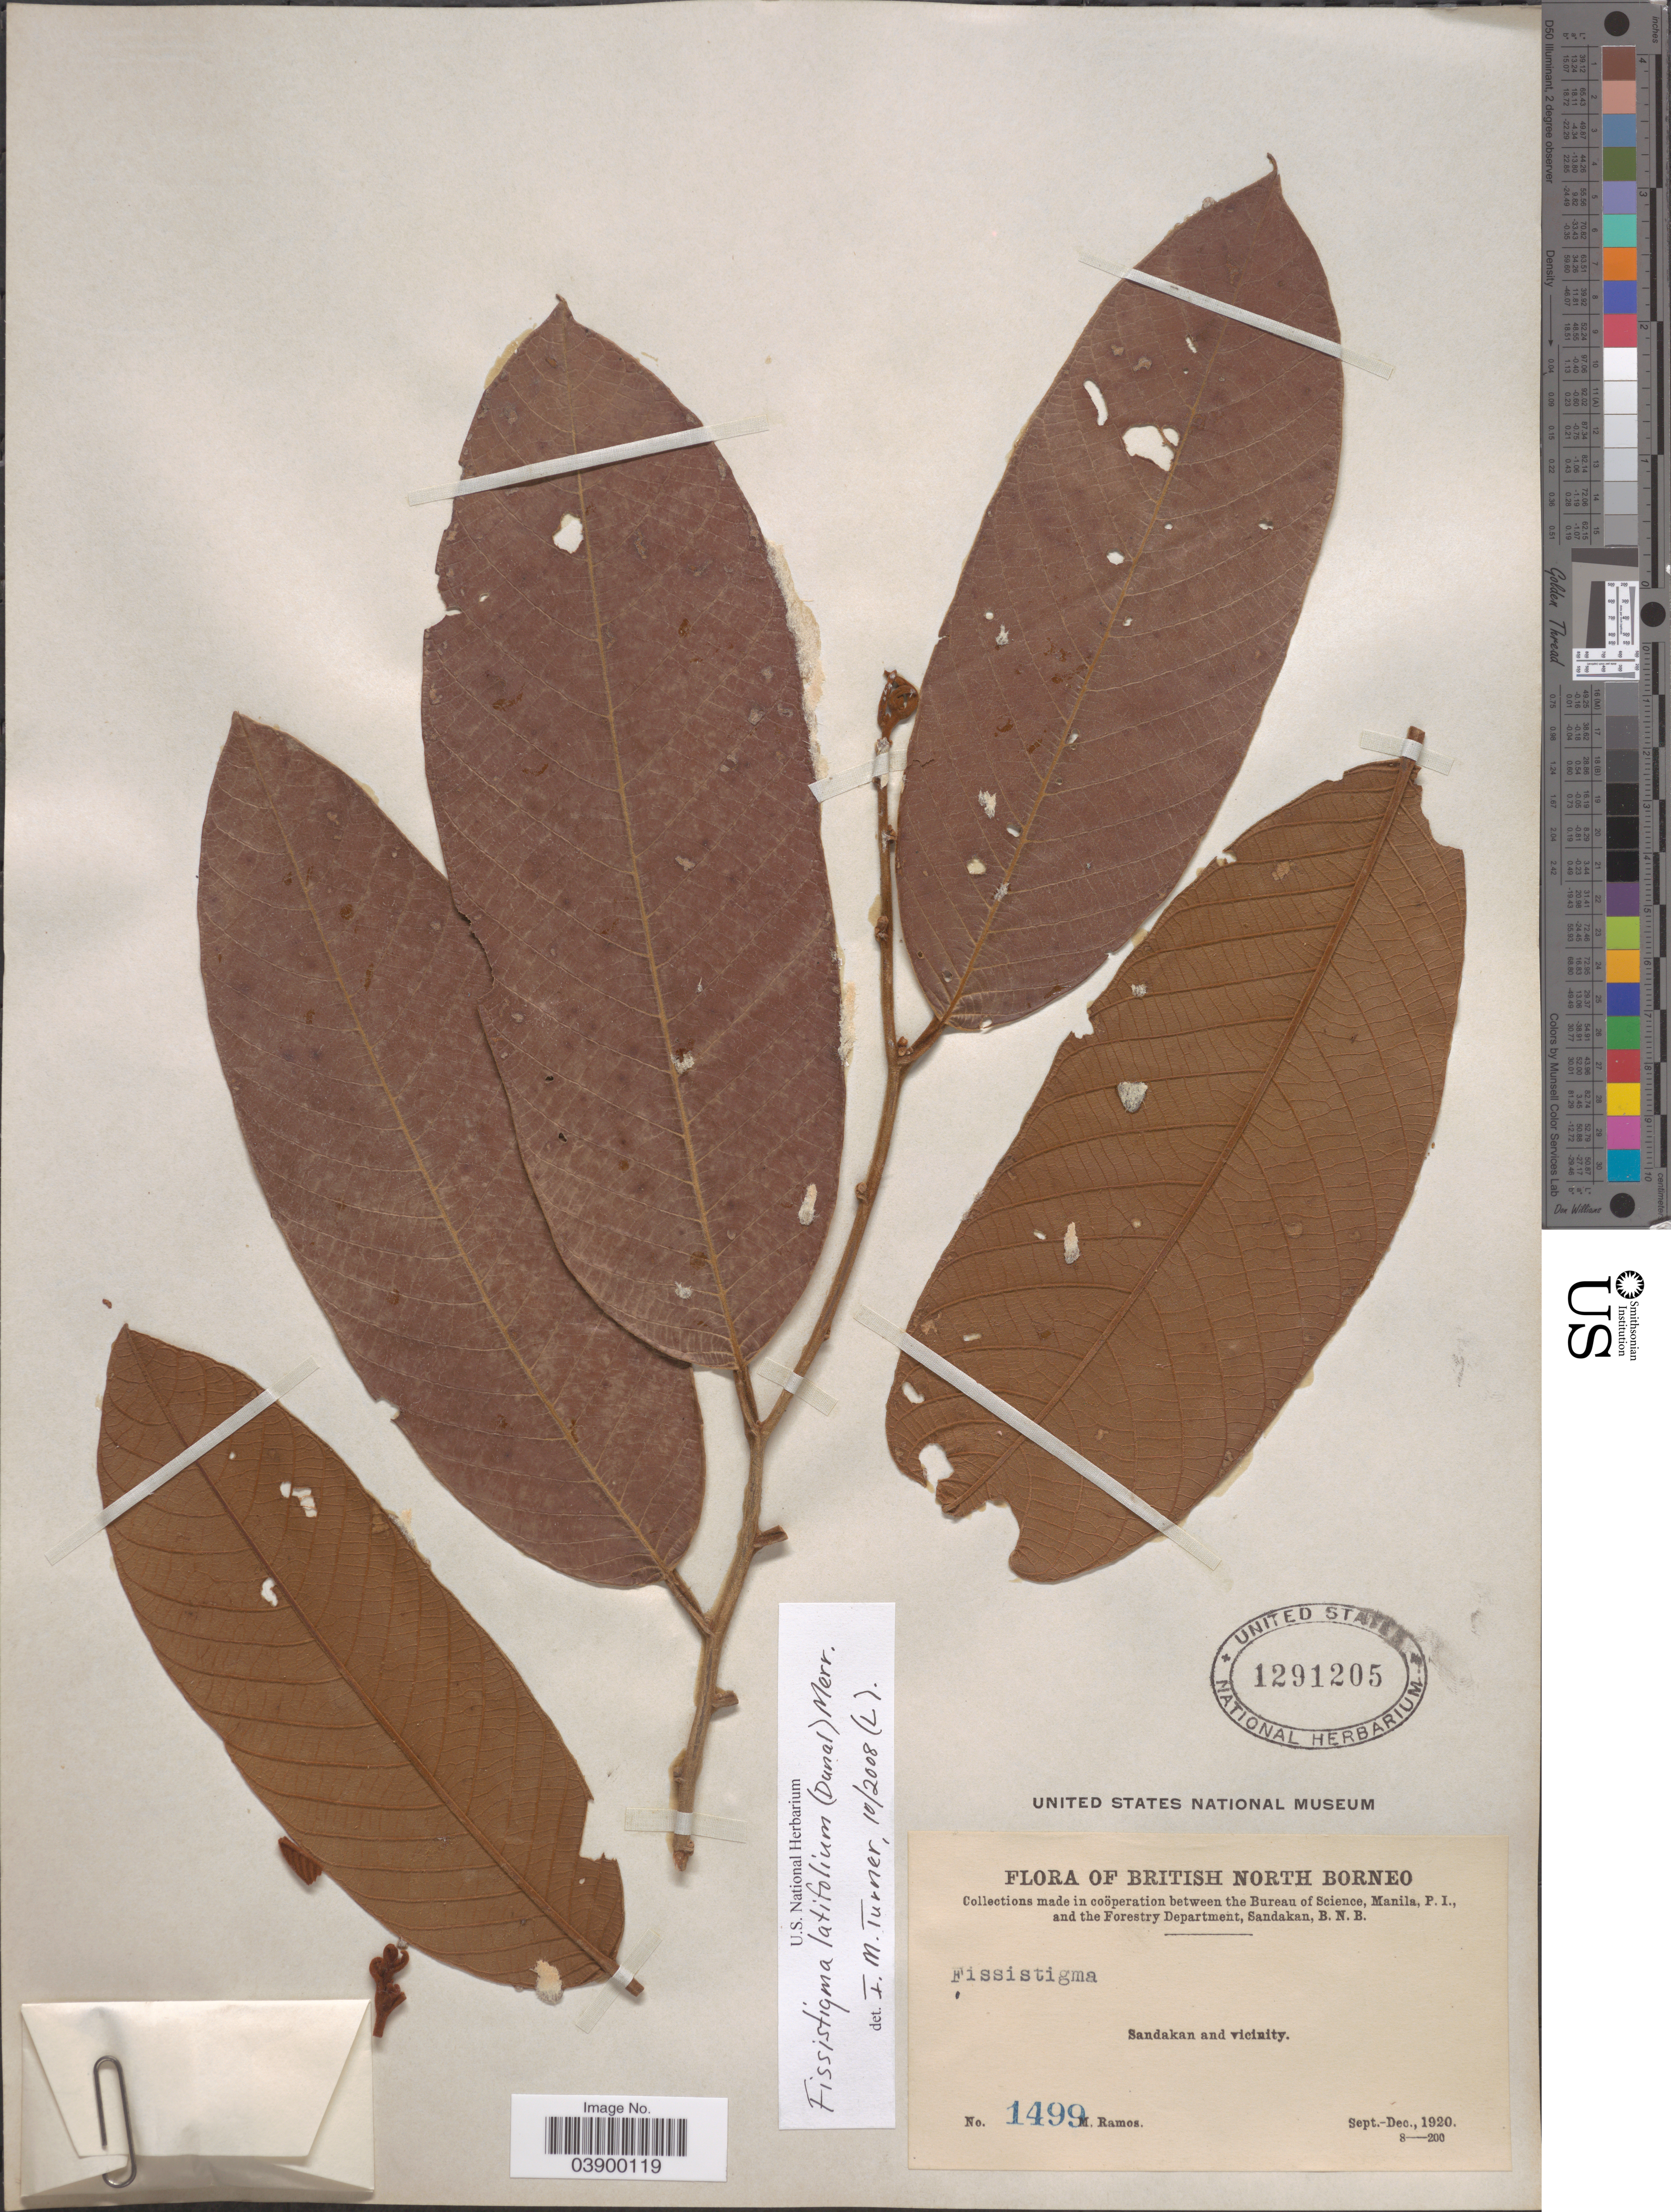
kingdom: Plantae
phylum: Tracheophyta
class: Magnoliopsida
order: Magnoliales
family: Annonaceae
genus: Fissistigma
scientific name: Fissistigma latifolium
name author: (Dunal) Merr.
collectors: M. Ramos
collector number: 1499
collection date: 1920-09/1920-12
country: Malaysia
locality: British North Borneo. Sandakan and vicinity.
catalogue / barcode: US 1291205